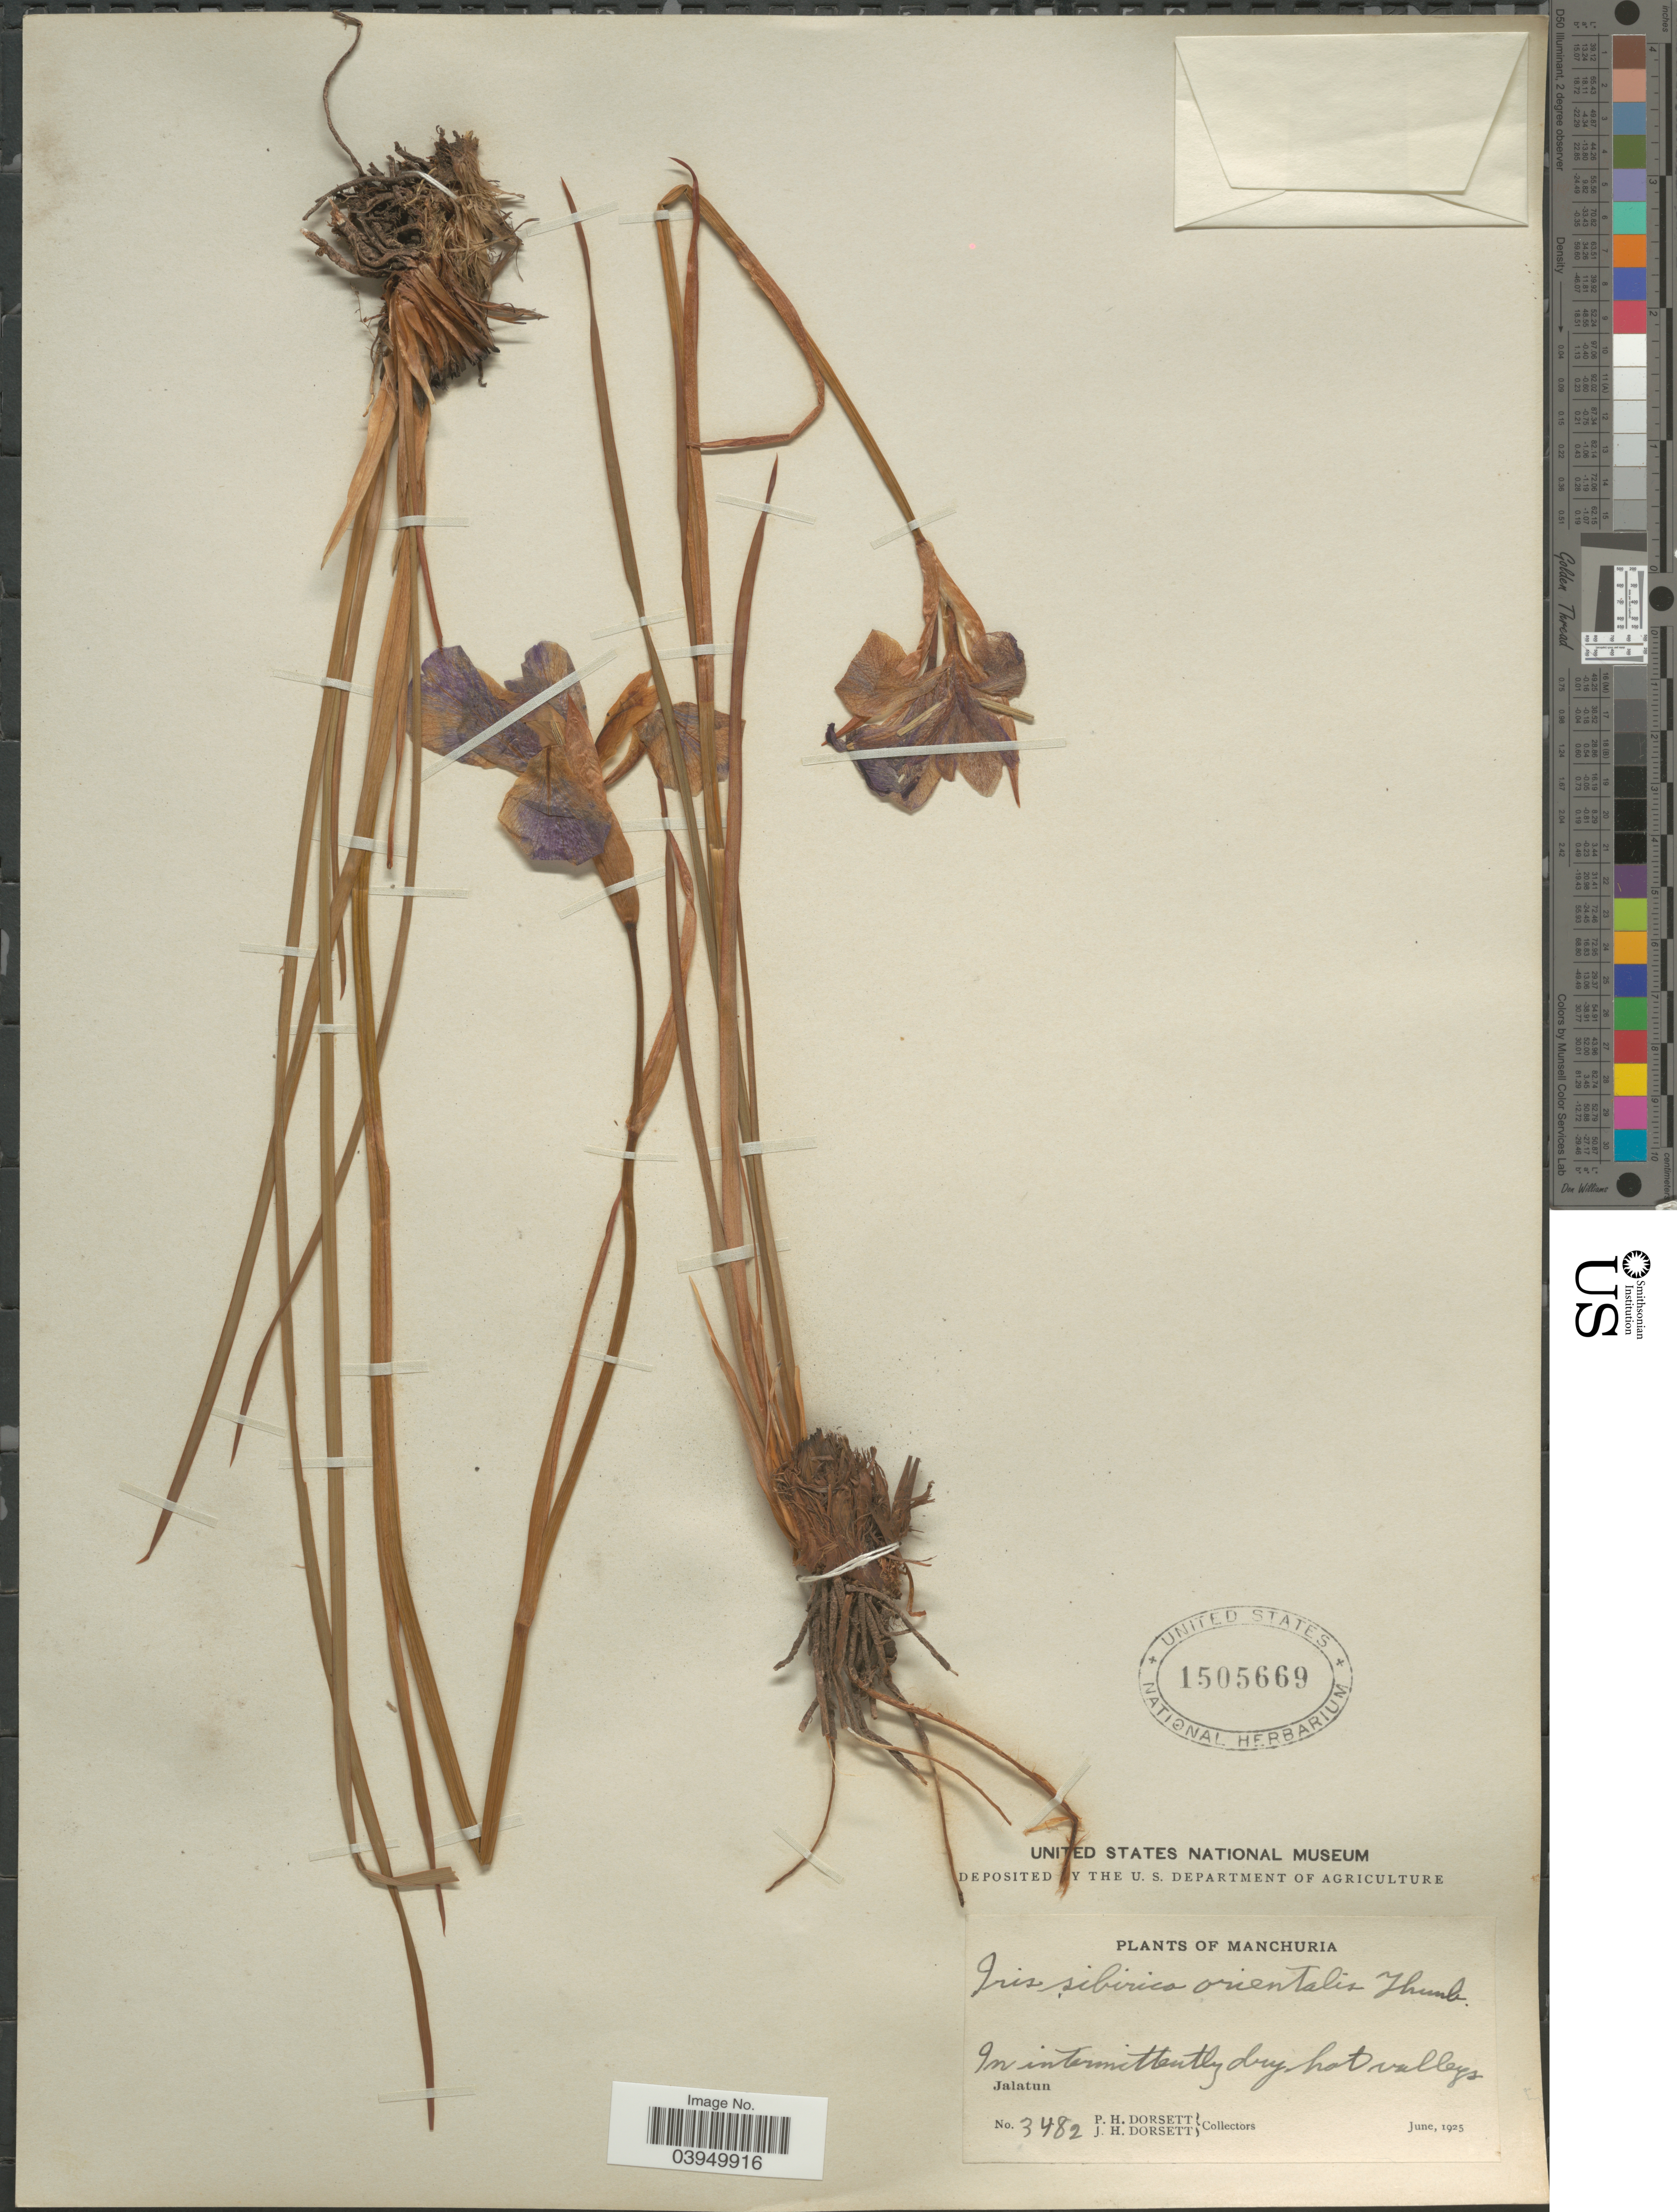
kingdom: Plantae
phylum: Tracheophyta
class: Liliopsida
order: Asparagales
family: Iridaceae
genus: Iris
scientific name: Iris sibirica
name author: L.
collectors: P. H. Dorsett & J. Dorsett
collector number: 3482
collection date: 1925-06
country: China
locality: Manchuria. In intermittently dry hot valleys. Jalatun.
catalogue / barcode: US 1505669